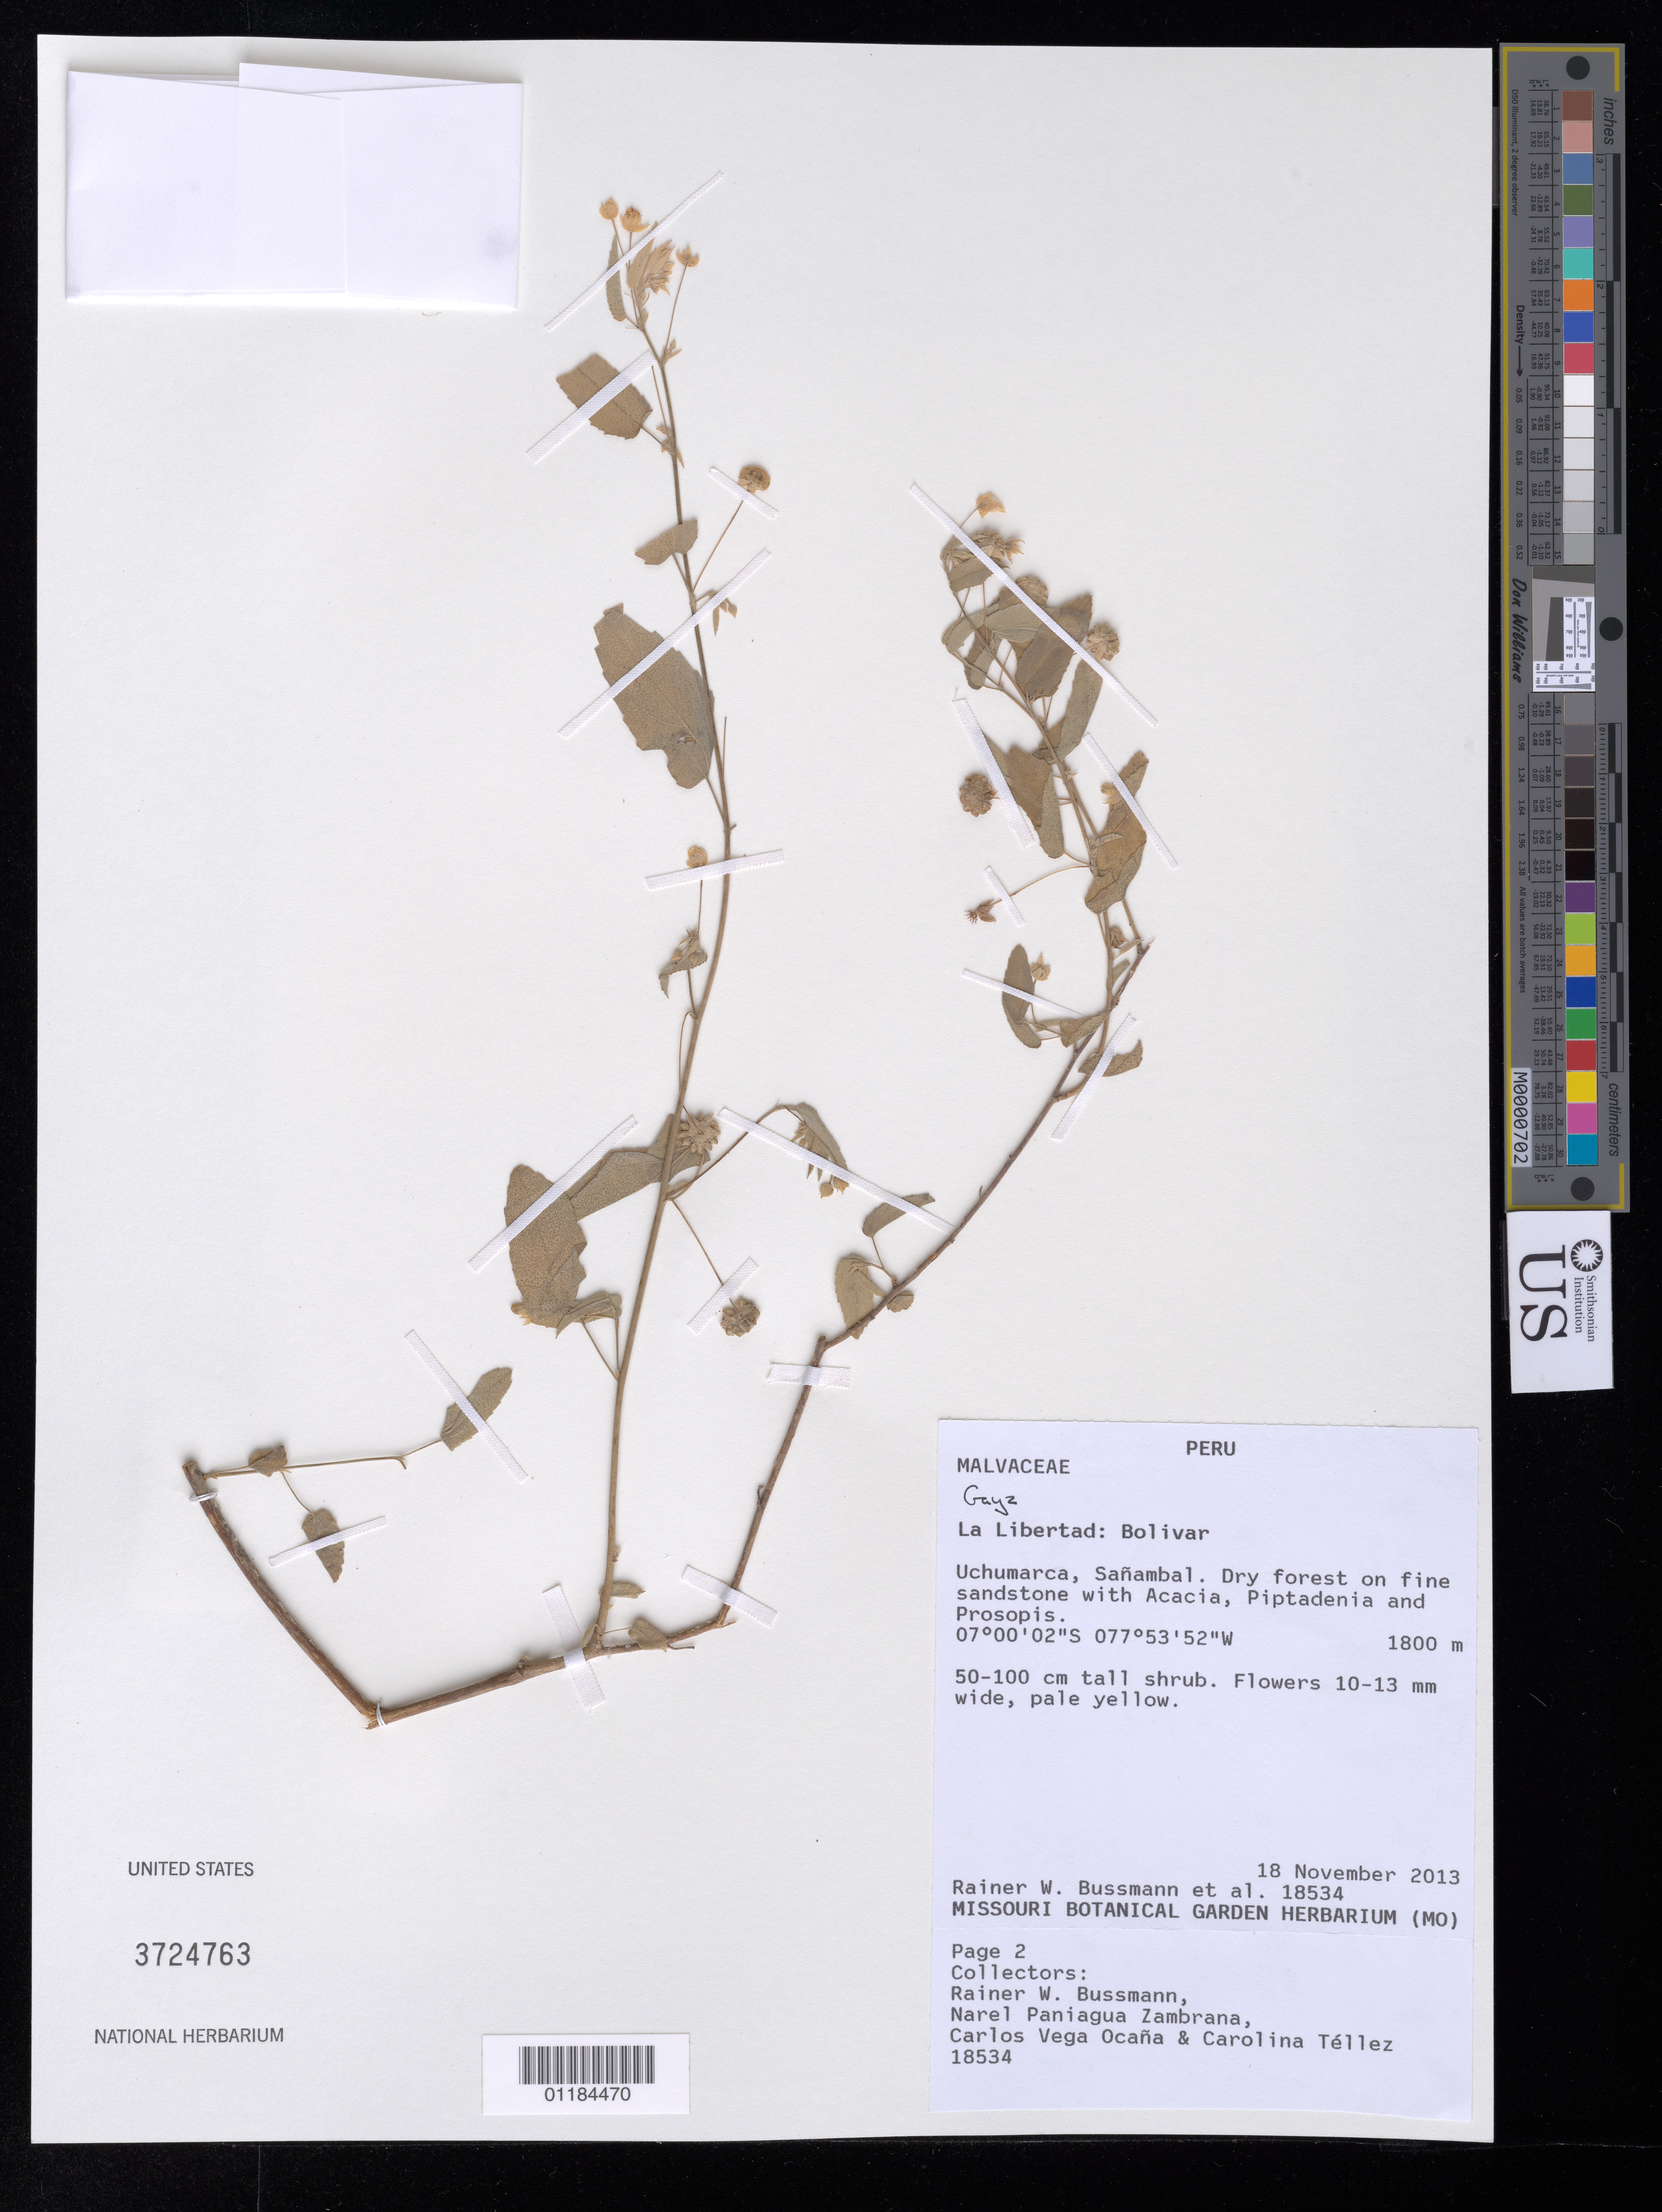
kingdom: Plantae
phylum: Tracheophyta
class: Magnoliopsida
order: Malvales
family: Malvaceae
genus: Gaya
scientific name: Gaya sp.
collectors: C. Ocaña, R. W. Bussmann, C. Téllez & N. Zambrana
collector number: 18534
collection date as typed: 11 November 2013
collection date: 2013-11-11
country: Peru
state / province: Cajamarca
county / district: Celendín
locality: Huasho. Al lado de la carretera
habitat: dry forest on fine sandstone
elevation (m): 1356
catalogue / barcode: US 3724763